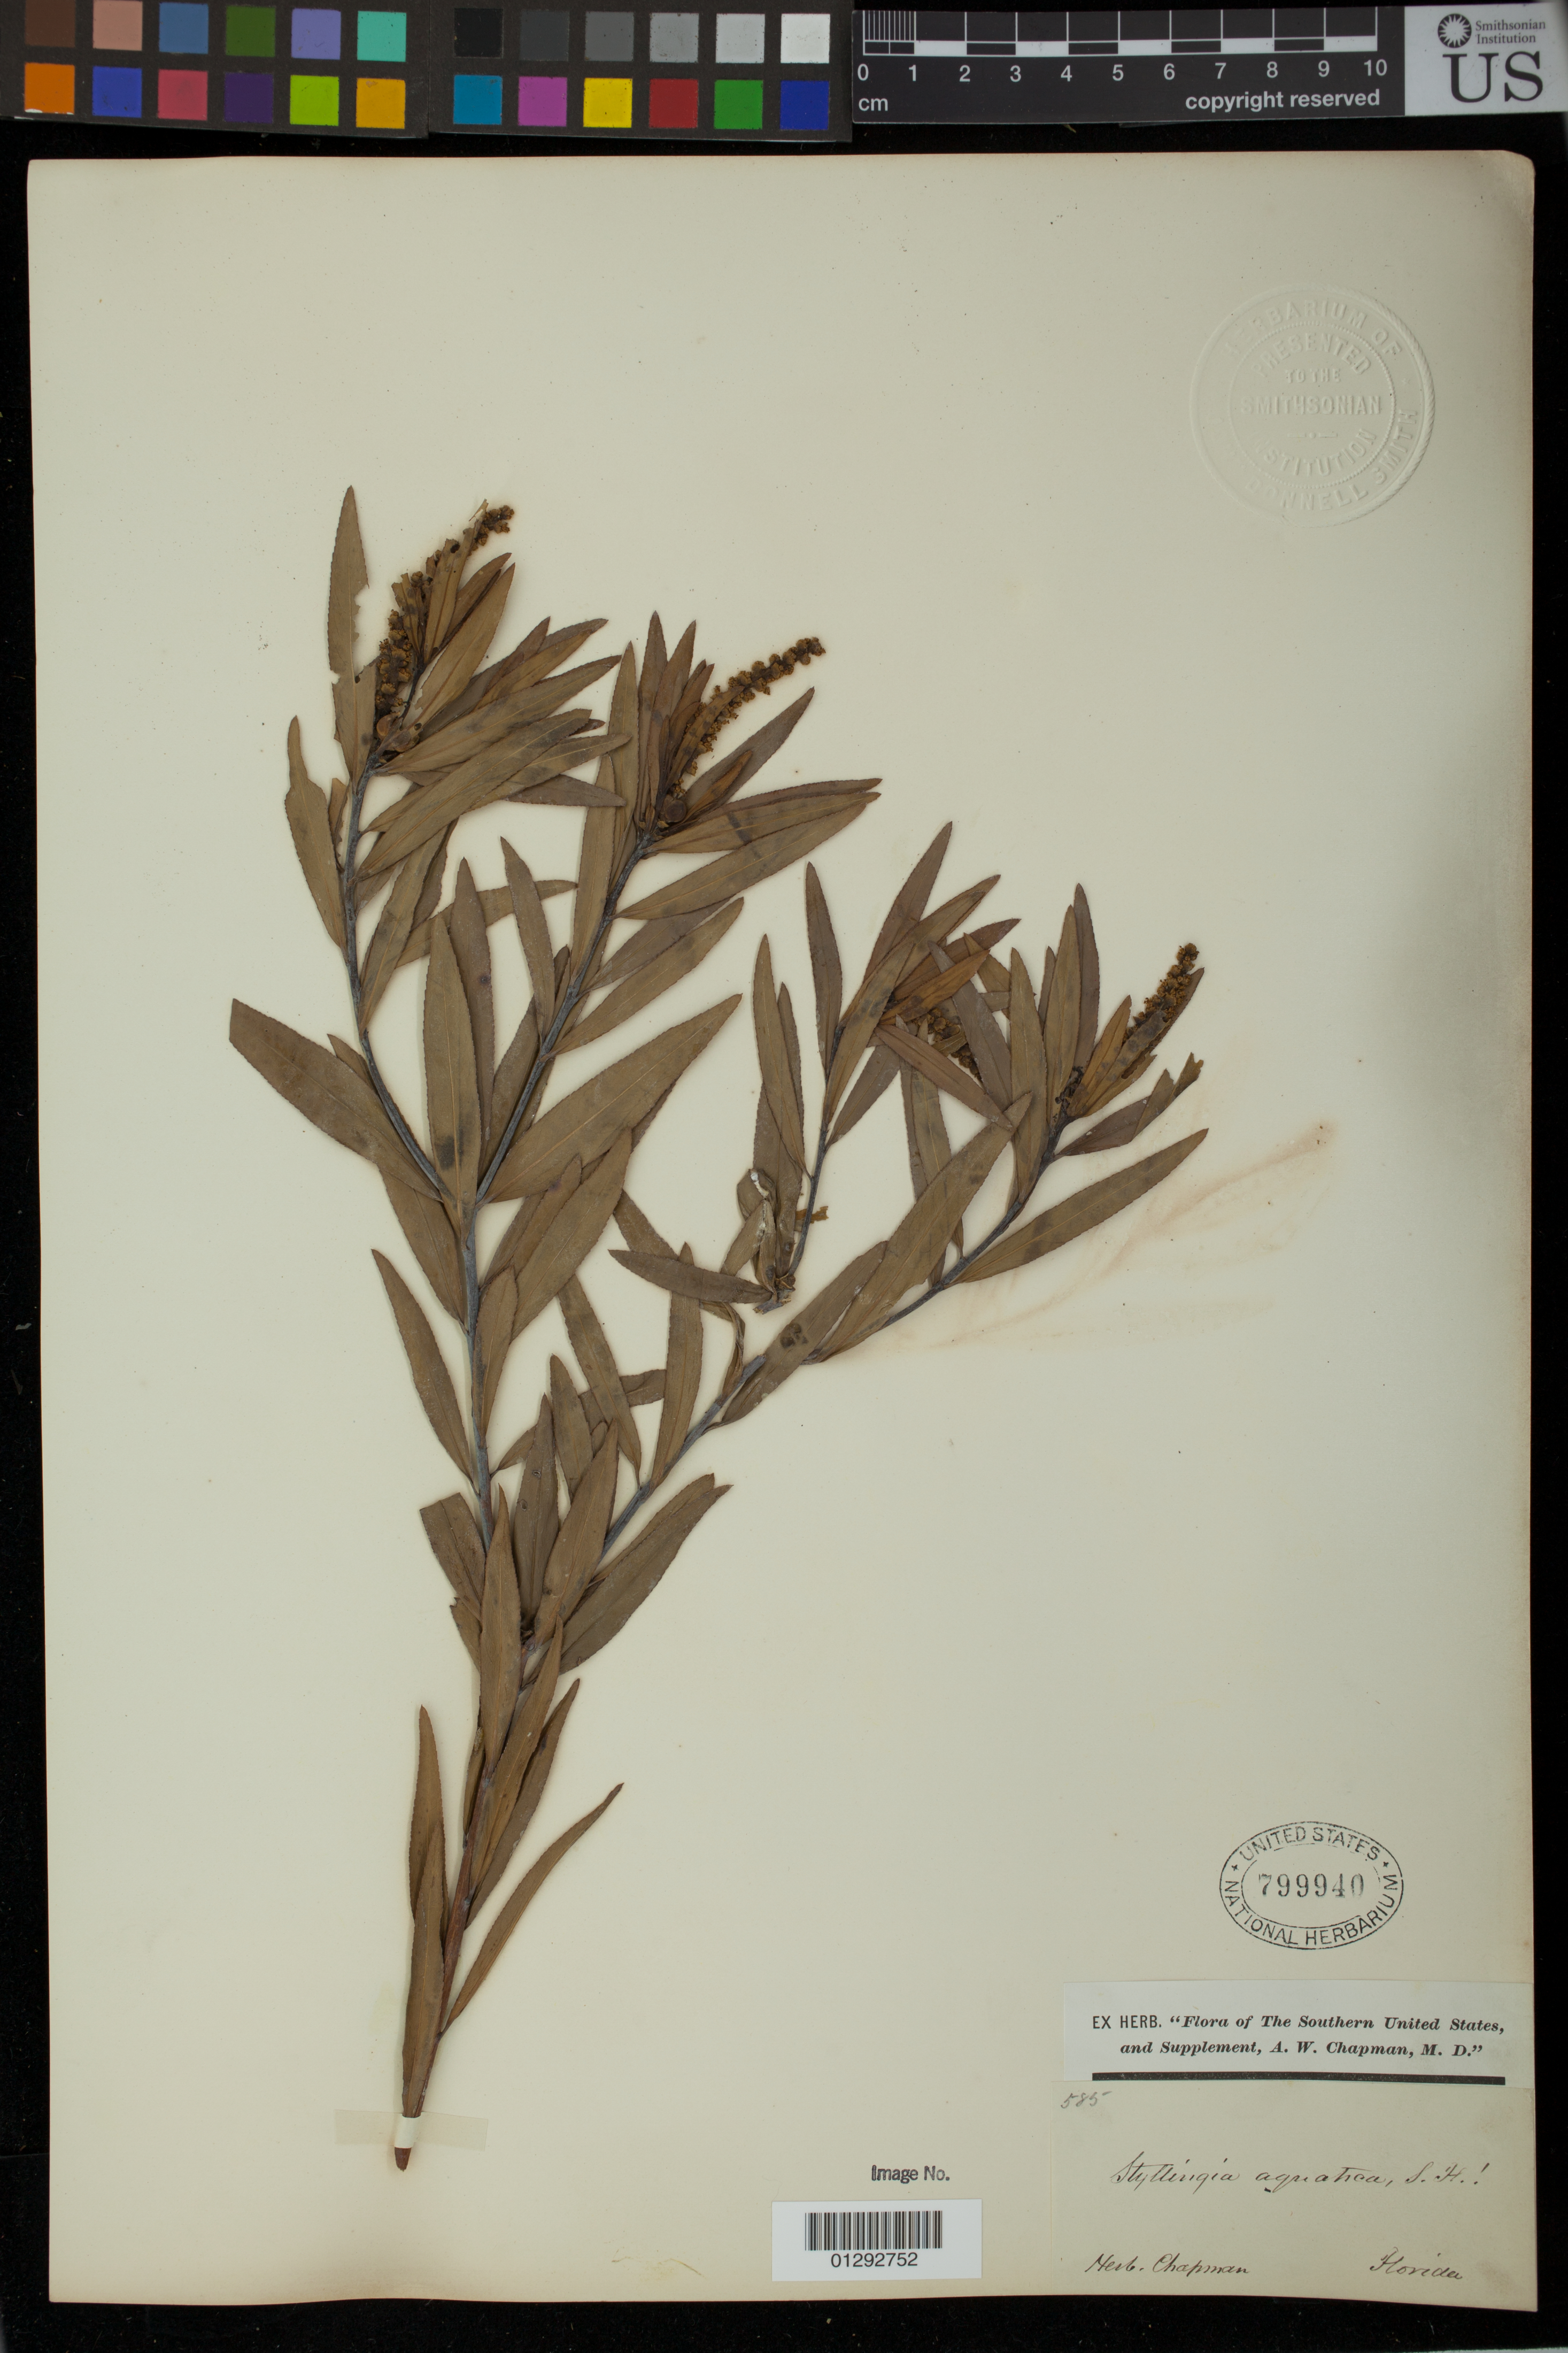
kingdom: Plantae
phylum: Tracheophyta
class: Magnoliopsida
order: Malpighiales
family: Euphorbiaceae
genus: Stillingia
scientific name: Stillingia aquatica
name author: Chapm.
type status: Possible Type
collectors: ex herb. Chapman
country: United States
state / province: Florida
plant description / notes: Protologue, "Pine-barren ponds, Florida to South Carolina. May - Sept."; Specimen ex John Donnell Smith herbarium.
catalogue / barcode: US 799940